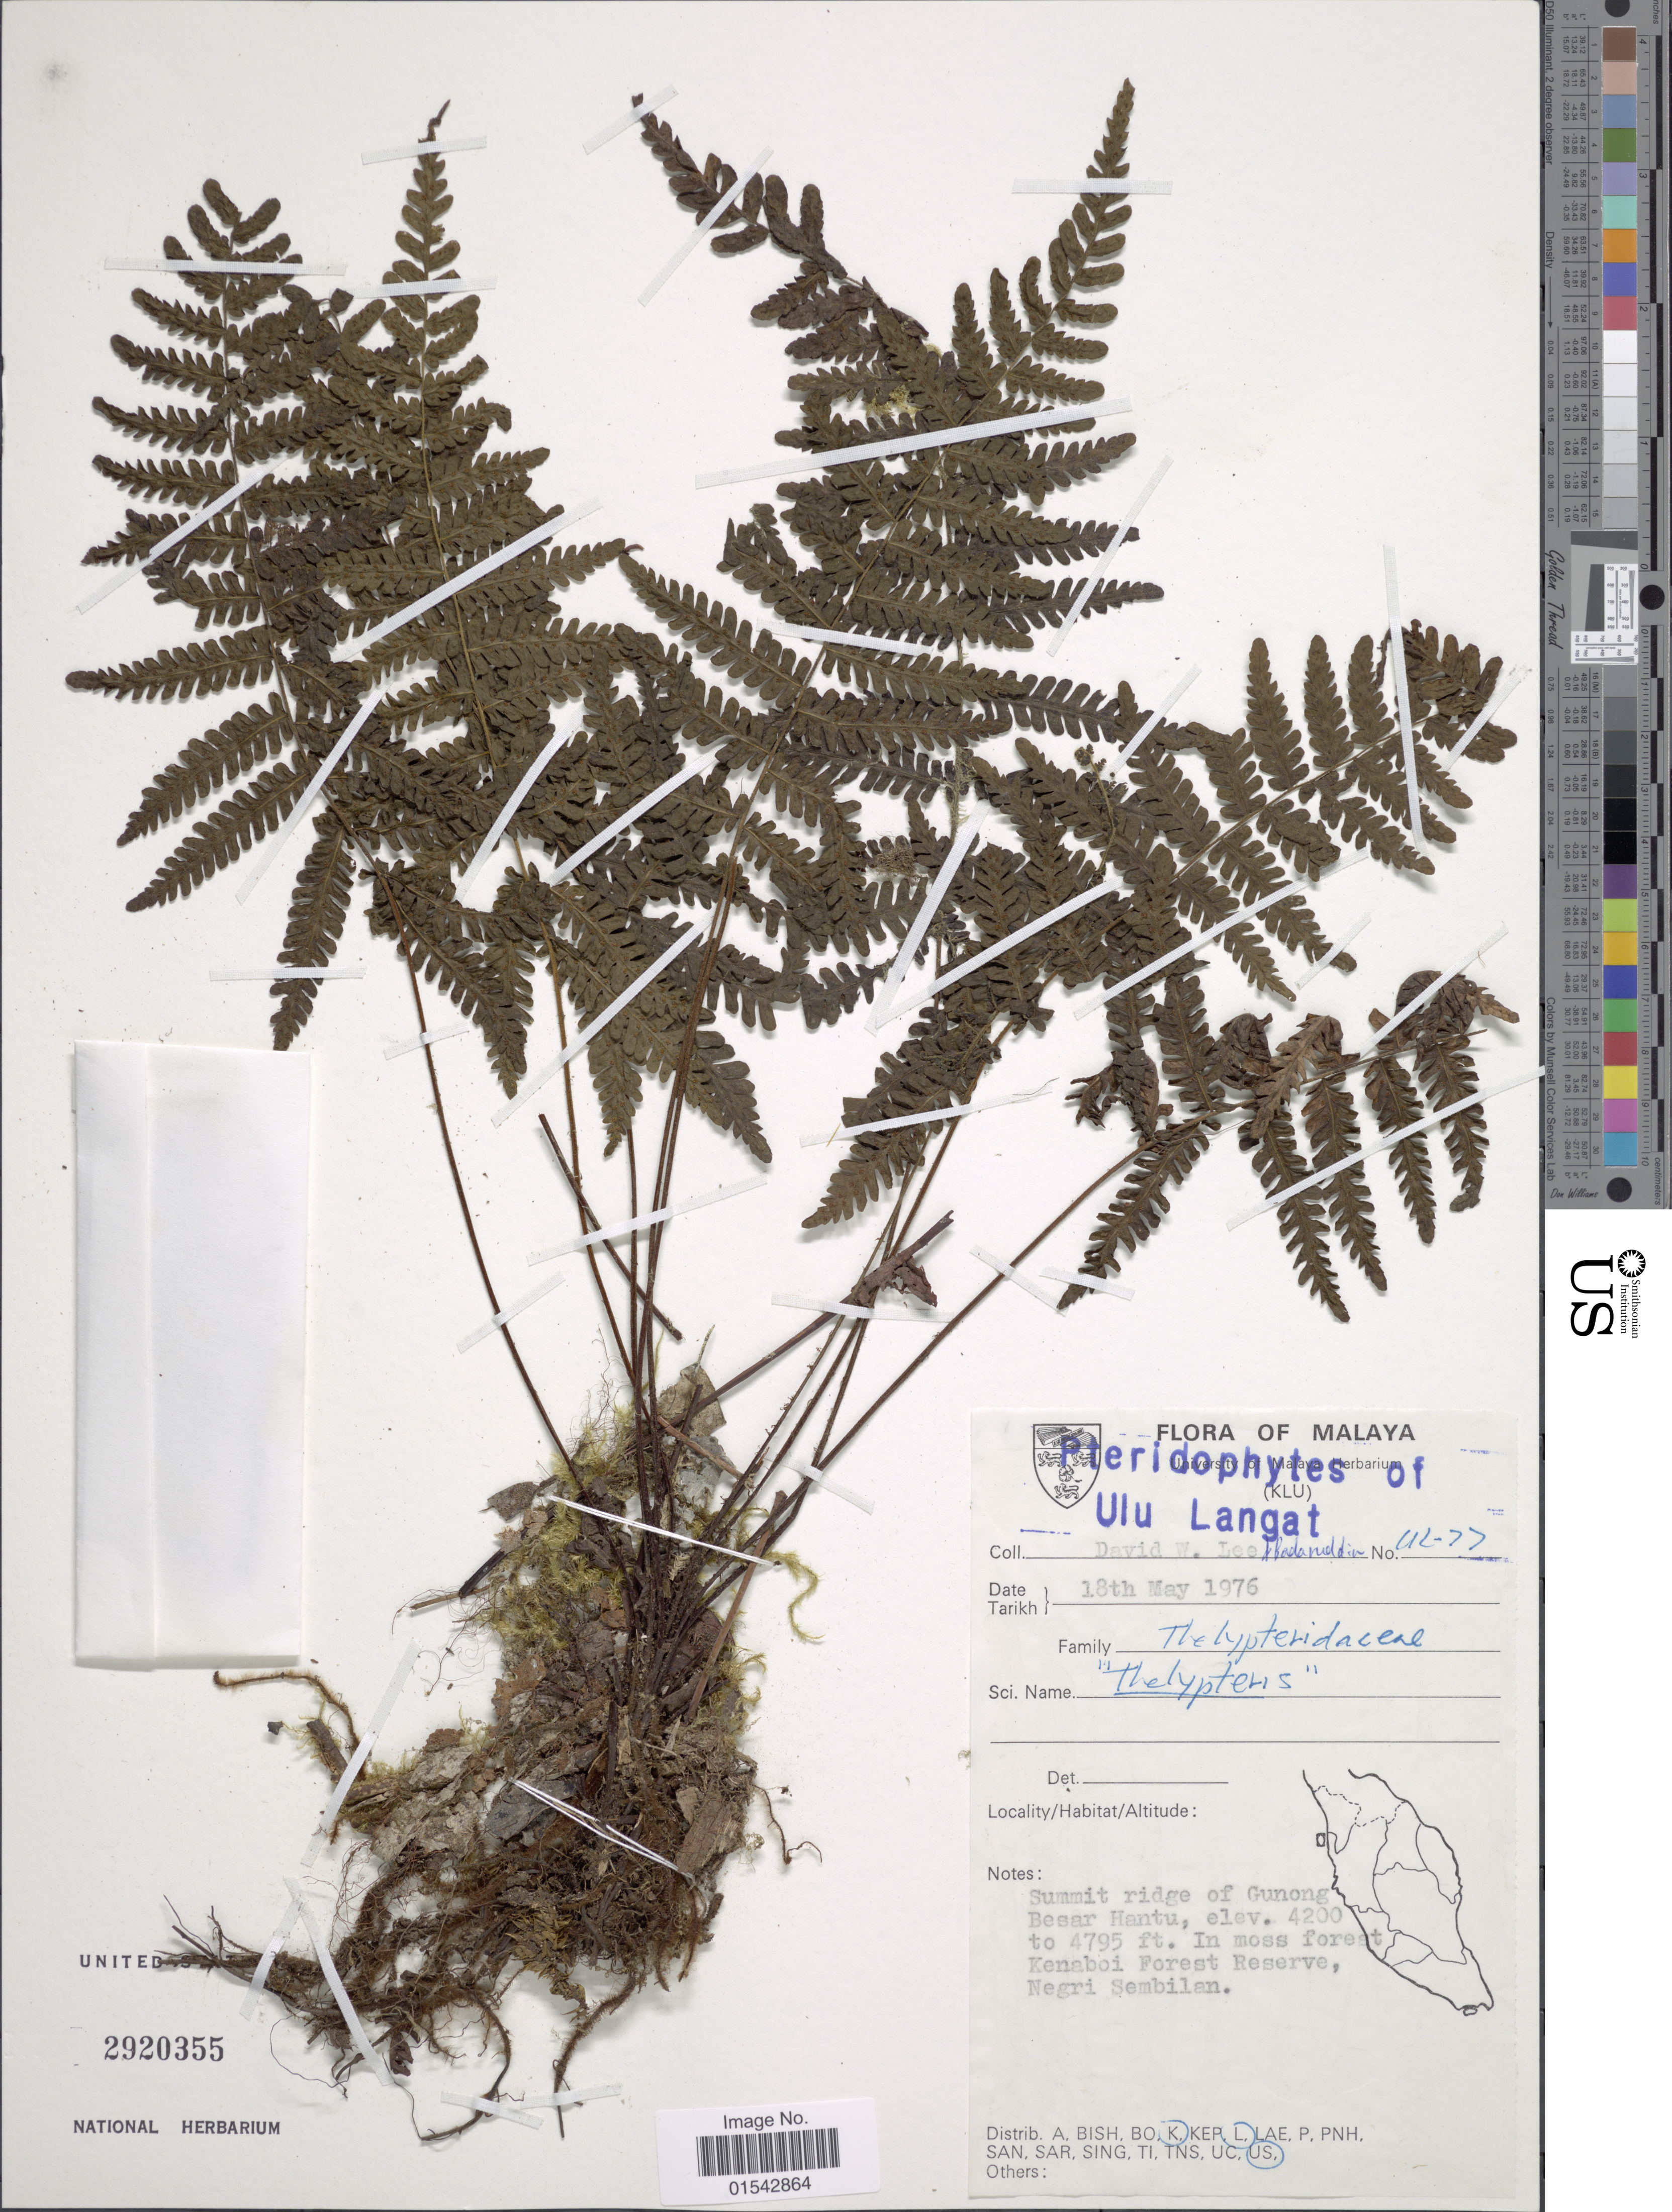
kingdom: Plantae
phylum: Tracheophyta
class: Polypodiopsida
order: Polypodiales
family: Thelypteridaceae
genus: Cyclosorus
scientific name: Cyclosorus sp.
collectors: D. Lee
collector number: UL-77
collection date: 1976-05-18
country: Malaysia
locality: Summit ridge of Gunong, Besar Hantu, Kennaboi Forest Reserve, Negri Sembilan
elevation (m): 1280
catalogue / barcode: US 2920355